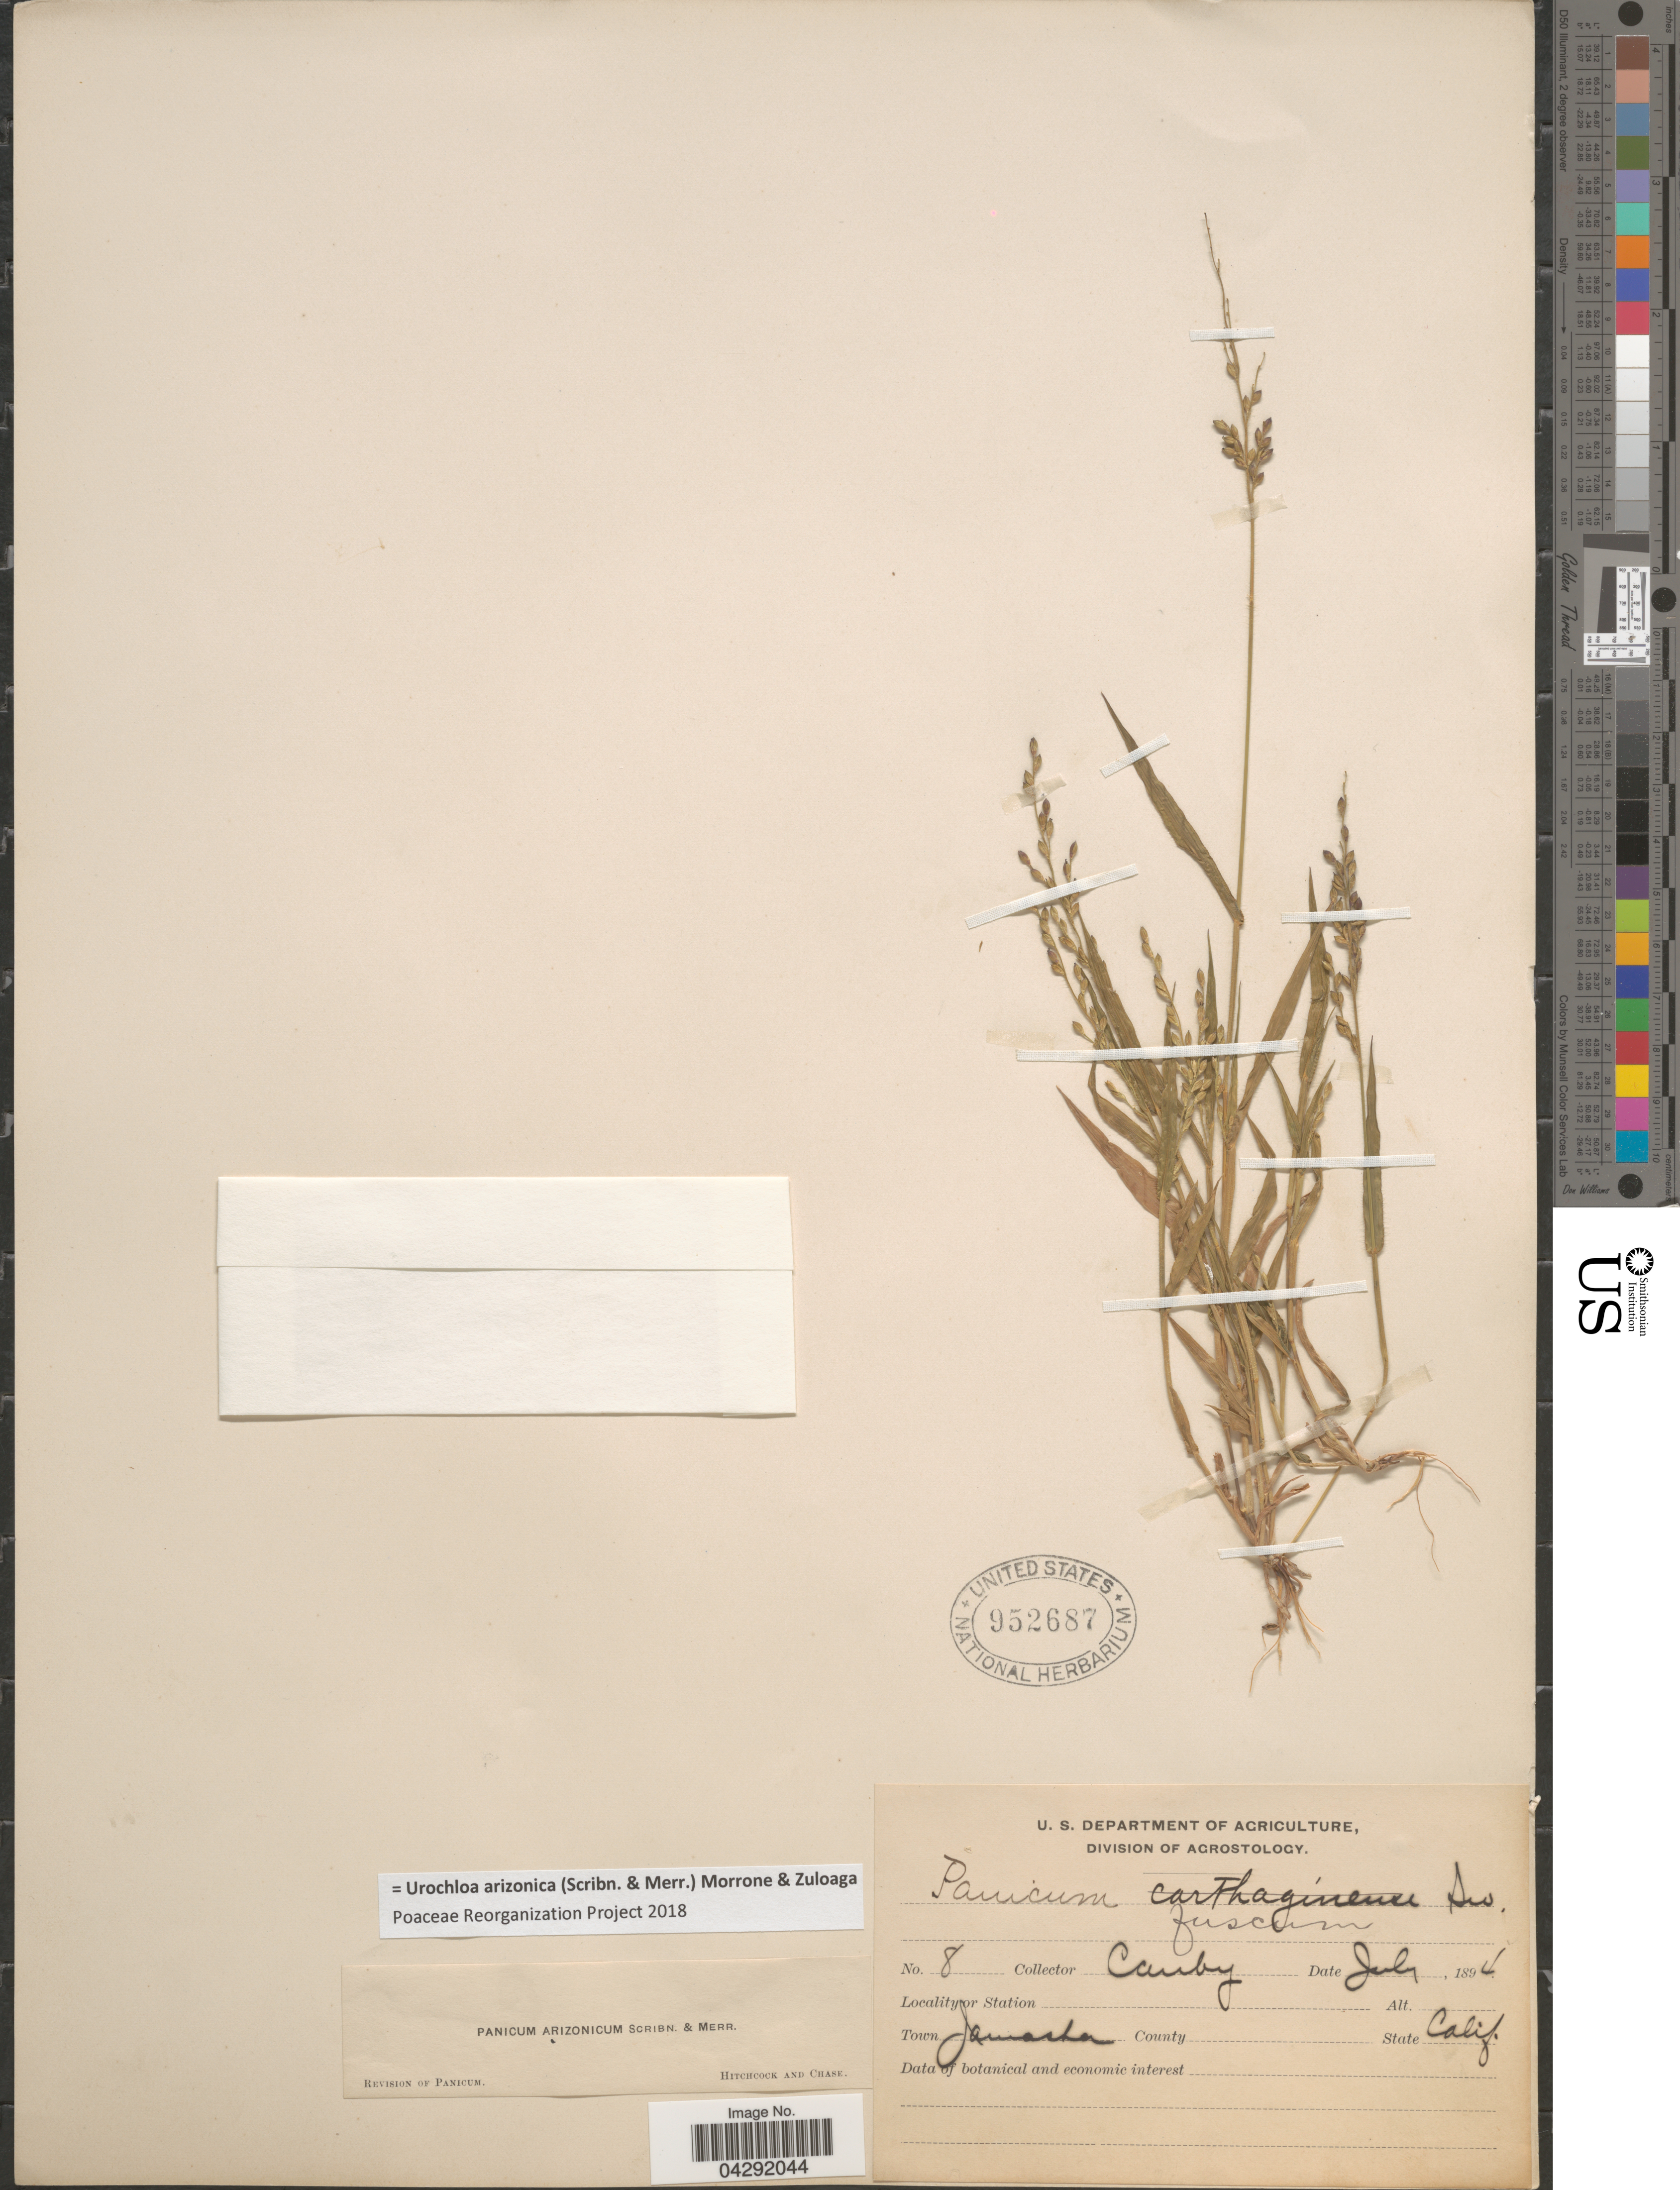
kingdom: Plantae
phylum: Tracheophyta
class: Liliopsida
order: Poales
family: Poaceae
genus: Urochloa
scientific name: Urochloa arizonica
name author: (Scribn. & Merr.) Morrone & Zuloaga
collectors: Canby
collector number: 8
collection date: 1894-07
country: United States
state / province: California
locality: Town Jamacha.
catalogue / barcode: US 952687